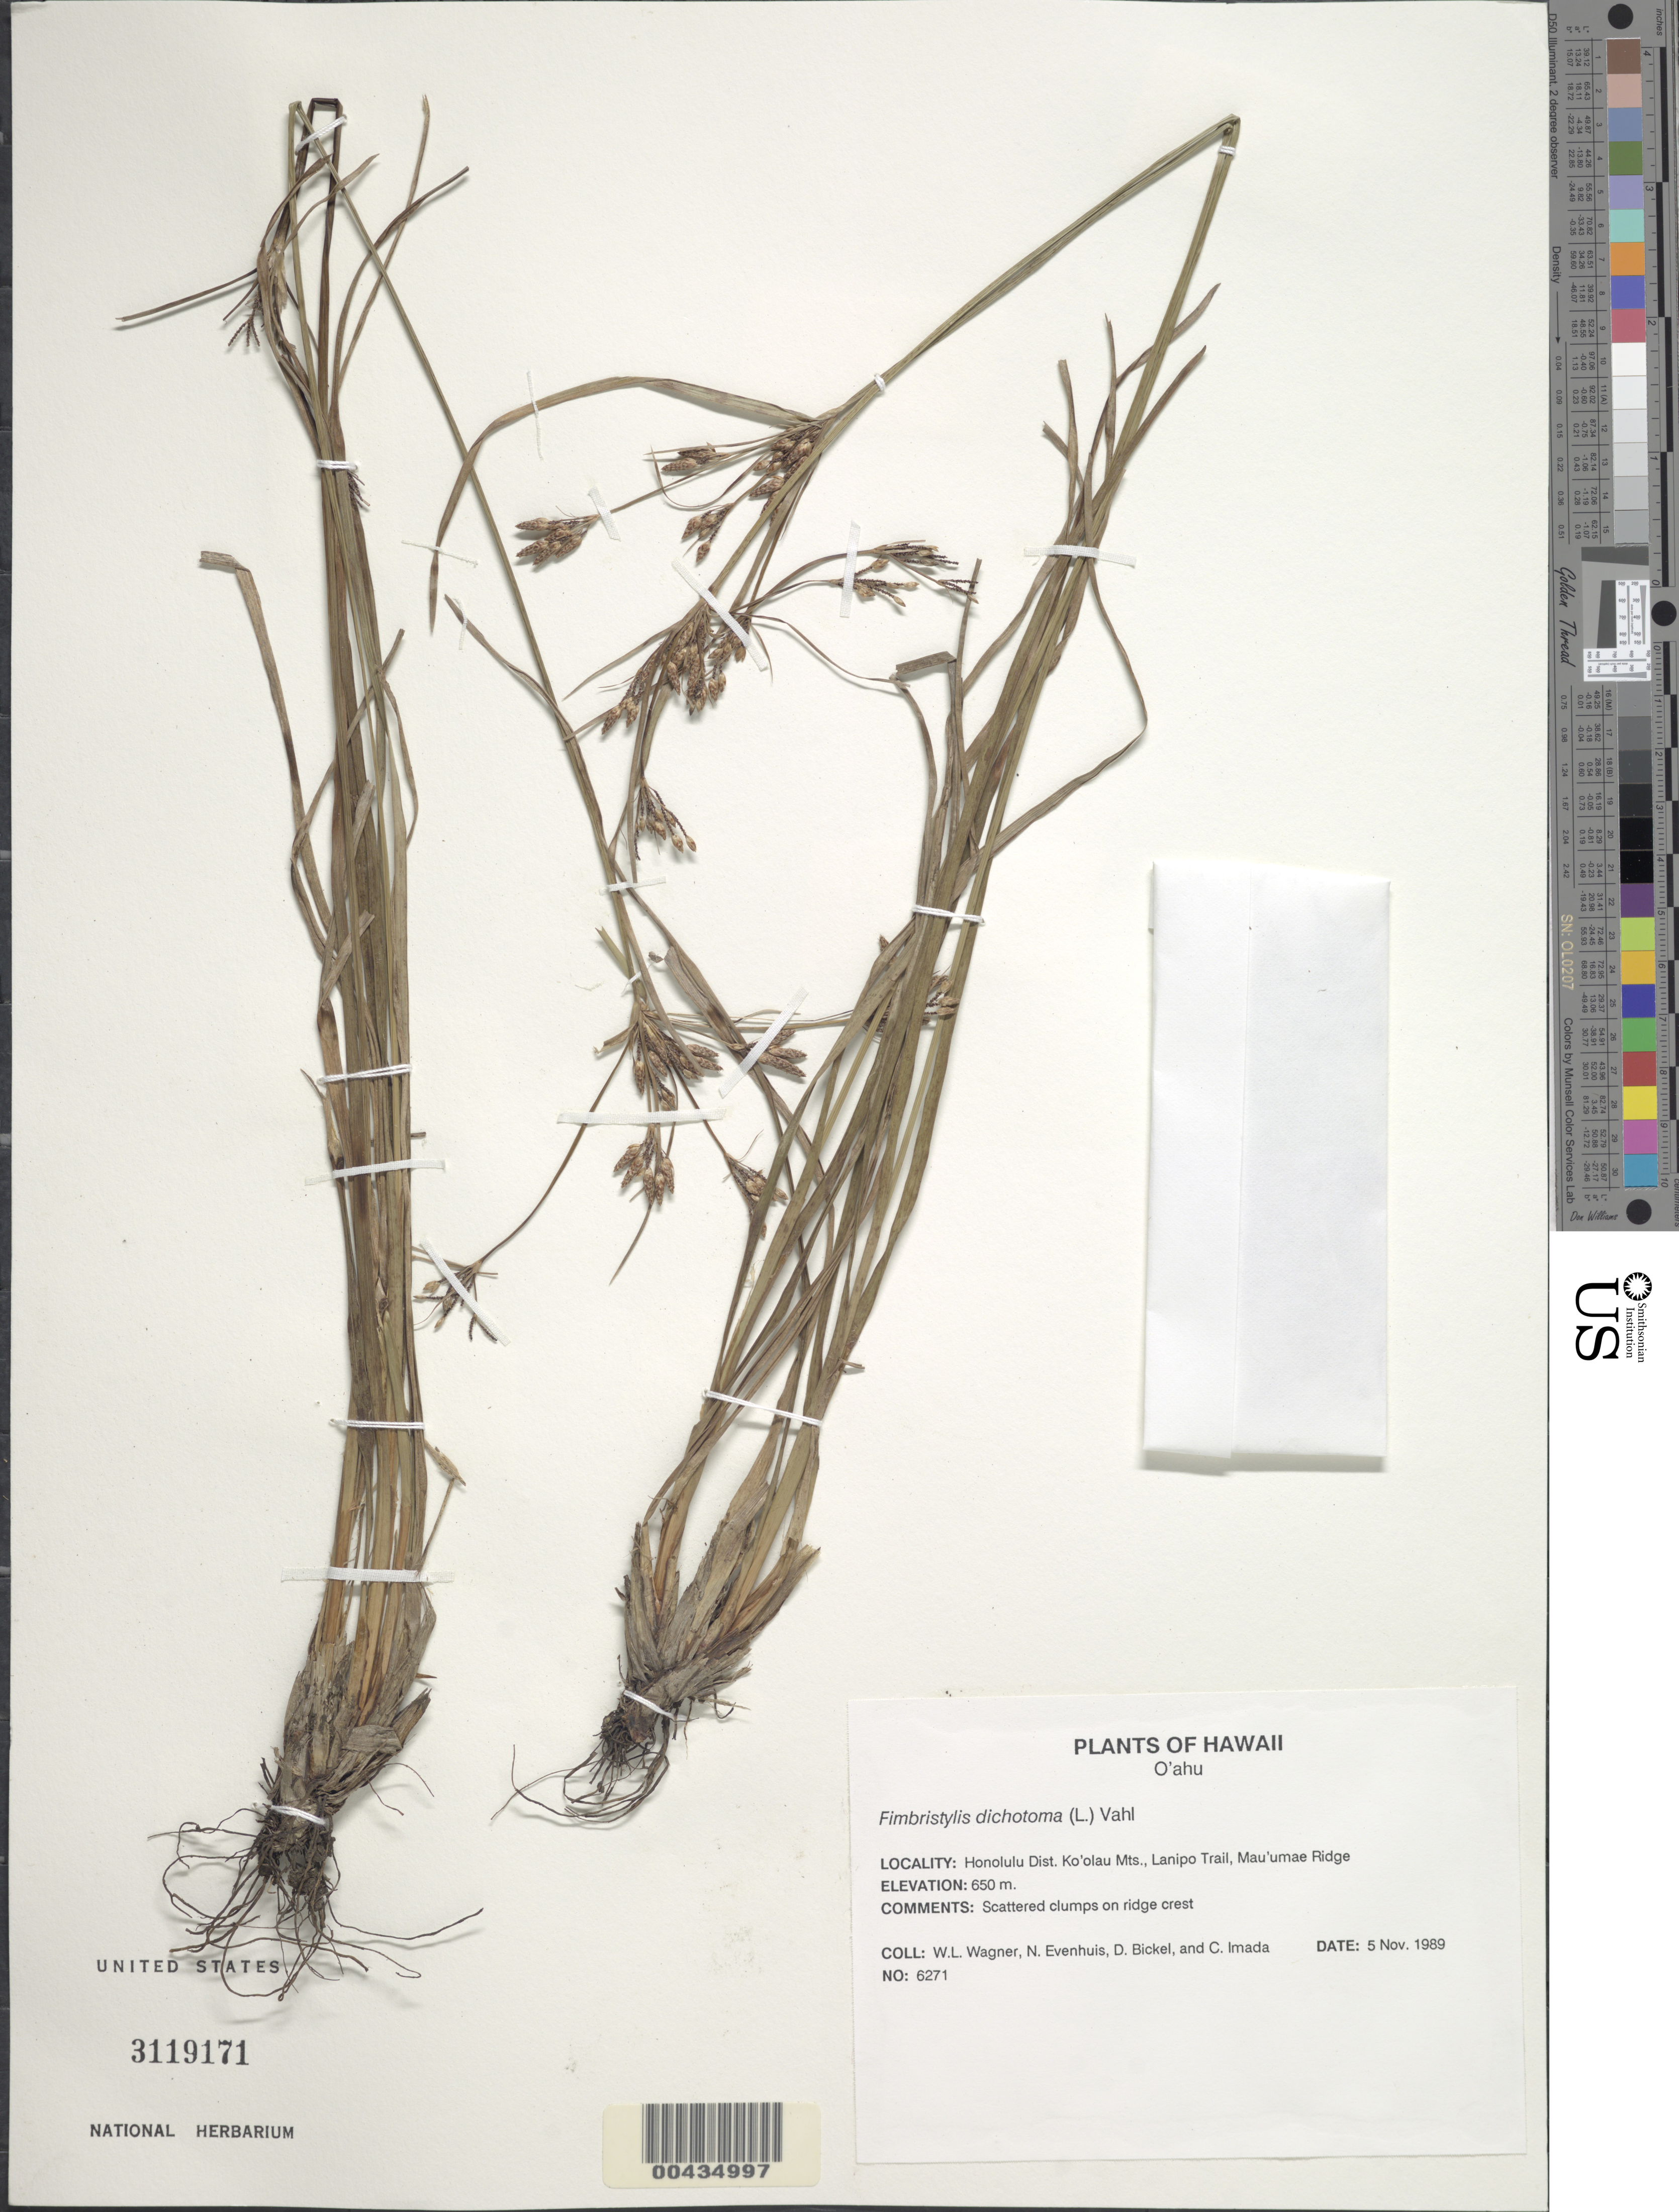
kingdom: Plantae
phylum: Tracheophyta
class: Liliopsida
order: Poales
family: Cyperaceae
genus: Fimbristylis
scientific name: Fimbristylis dichotoma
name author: (L.) Vahl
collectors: W. L. Wagner, N. Evenhuis, D. Bickel & C. Imada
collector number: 6271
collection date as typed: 5 Nov 1989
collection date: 1989-11-05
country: United States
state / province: Hawaii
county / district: Honolulu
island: Oahu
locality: Honolulu Dist. Ko'olau Mts. Lanipo Trail, Mau'umae Ridge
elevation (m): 650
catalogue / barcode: US 3119171